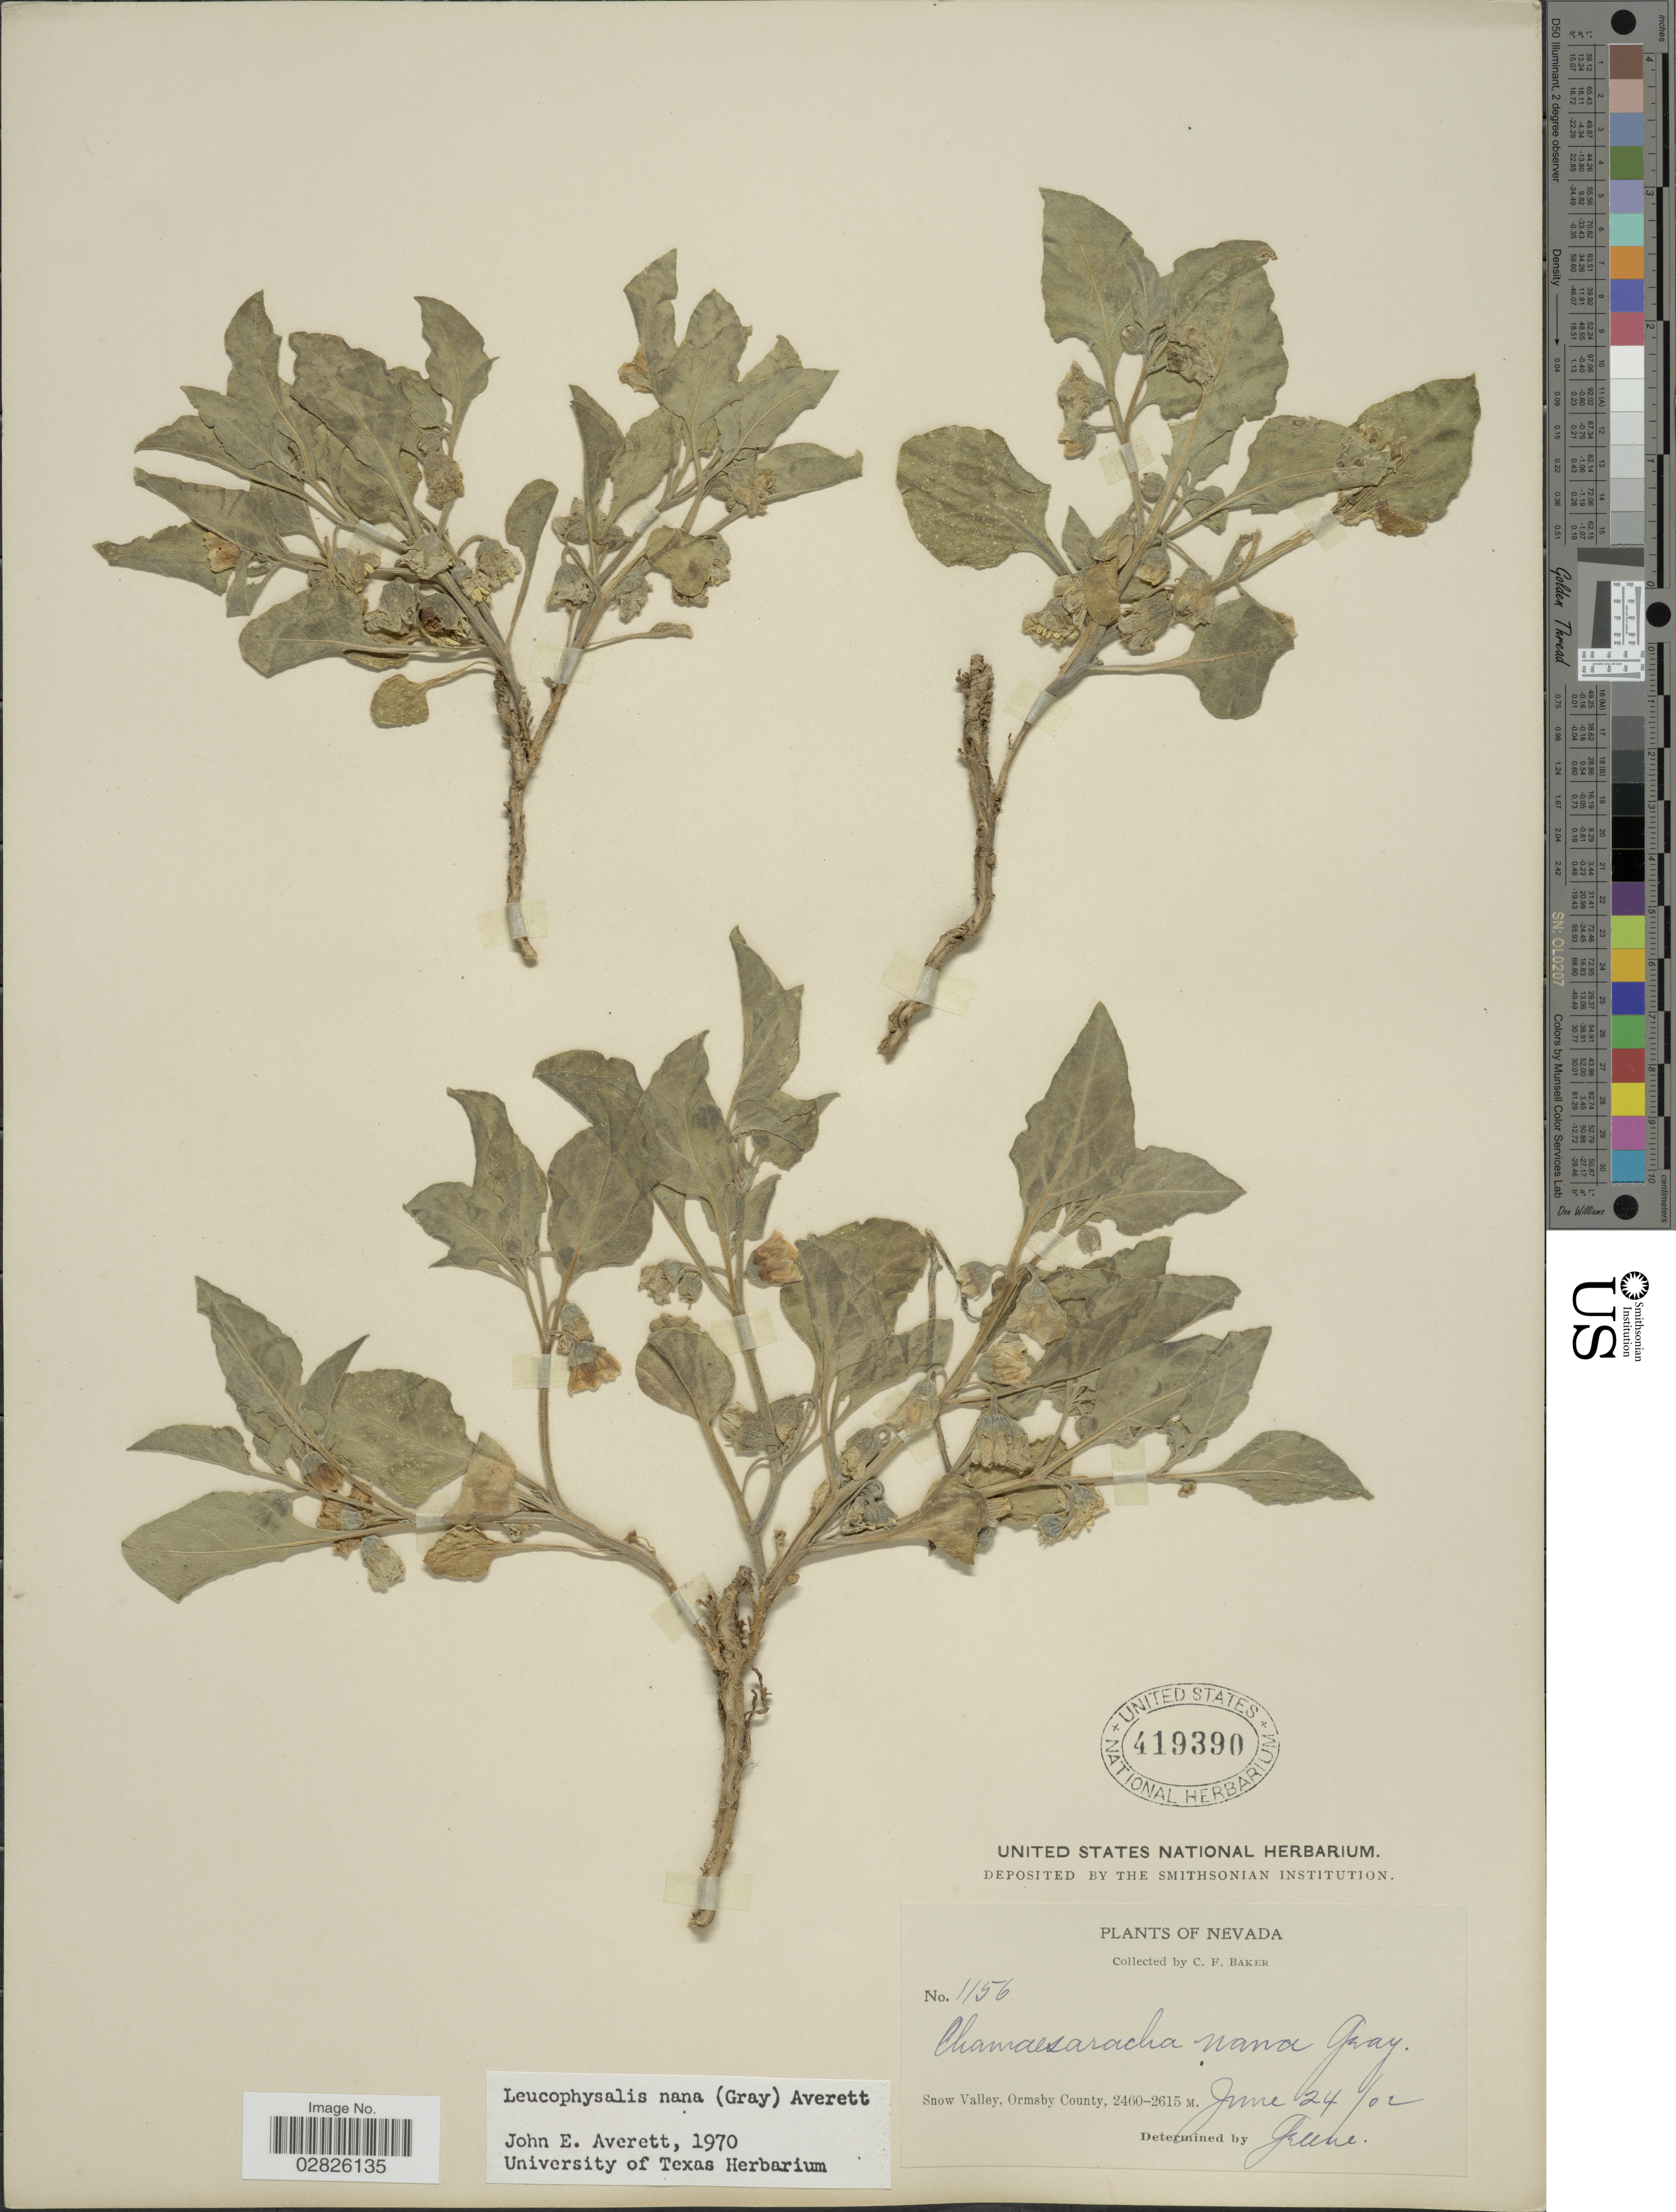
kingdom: Plantae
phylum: Tracheophyta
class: Magnoliopsida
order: Solanales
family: Solanaceae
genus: Leucophysalis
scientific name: Leucophysalis nana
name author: (A. Gray) Averett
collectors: C. F. Baker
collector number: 1156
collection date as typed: Transcribed d/m/y: 24/6/2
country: United States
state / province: Nevada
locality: Snow Valley, Ormsby County.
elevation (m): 2460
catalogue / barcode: US 419390